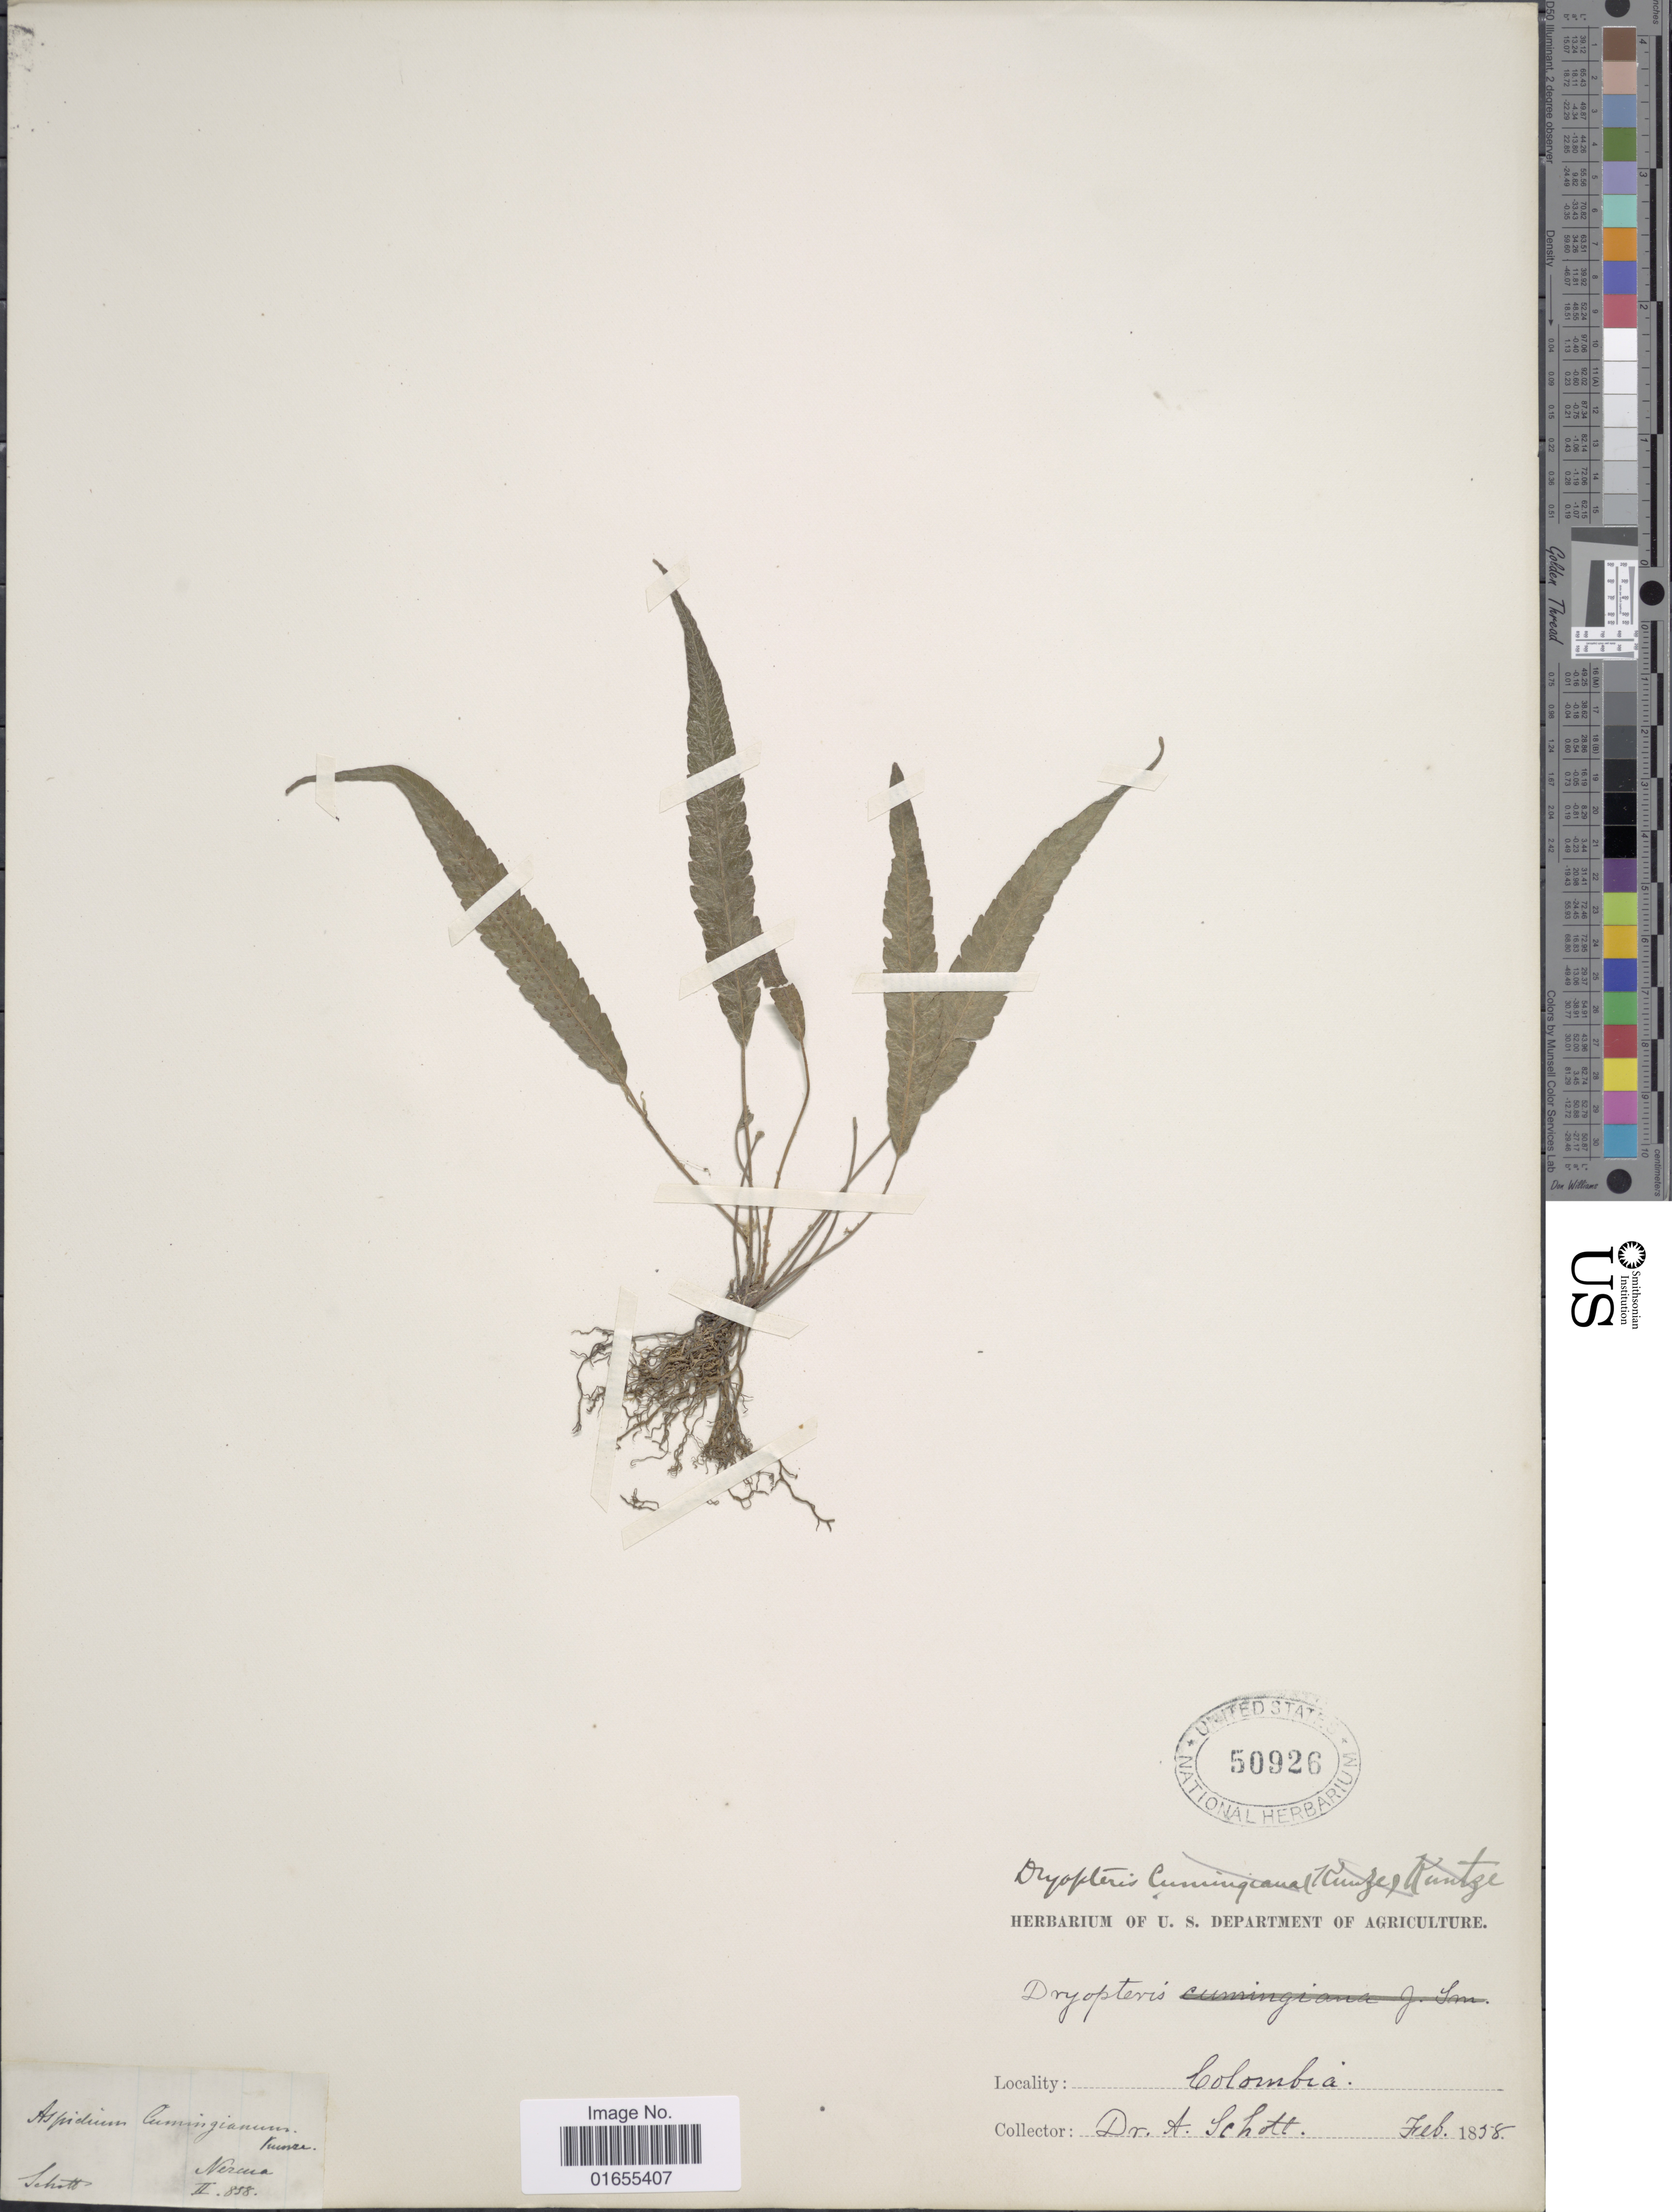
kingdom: Plantae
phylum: Tracheophyta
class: Polypodiopsida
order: Polypodiales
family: Thelypteridaceae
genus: Goniopteris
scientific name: Goniopteris francoana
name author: (E. Fourn.) Á. Löve & D. Löve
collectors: A. Schott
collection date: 1858-02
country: Colombia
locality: Nercua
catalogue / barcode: US 50926